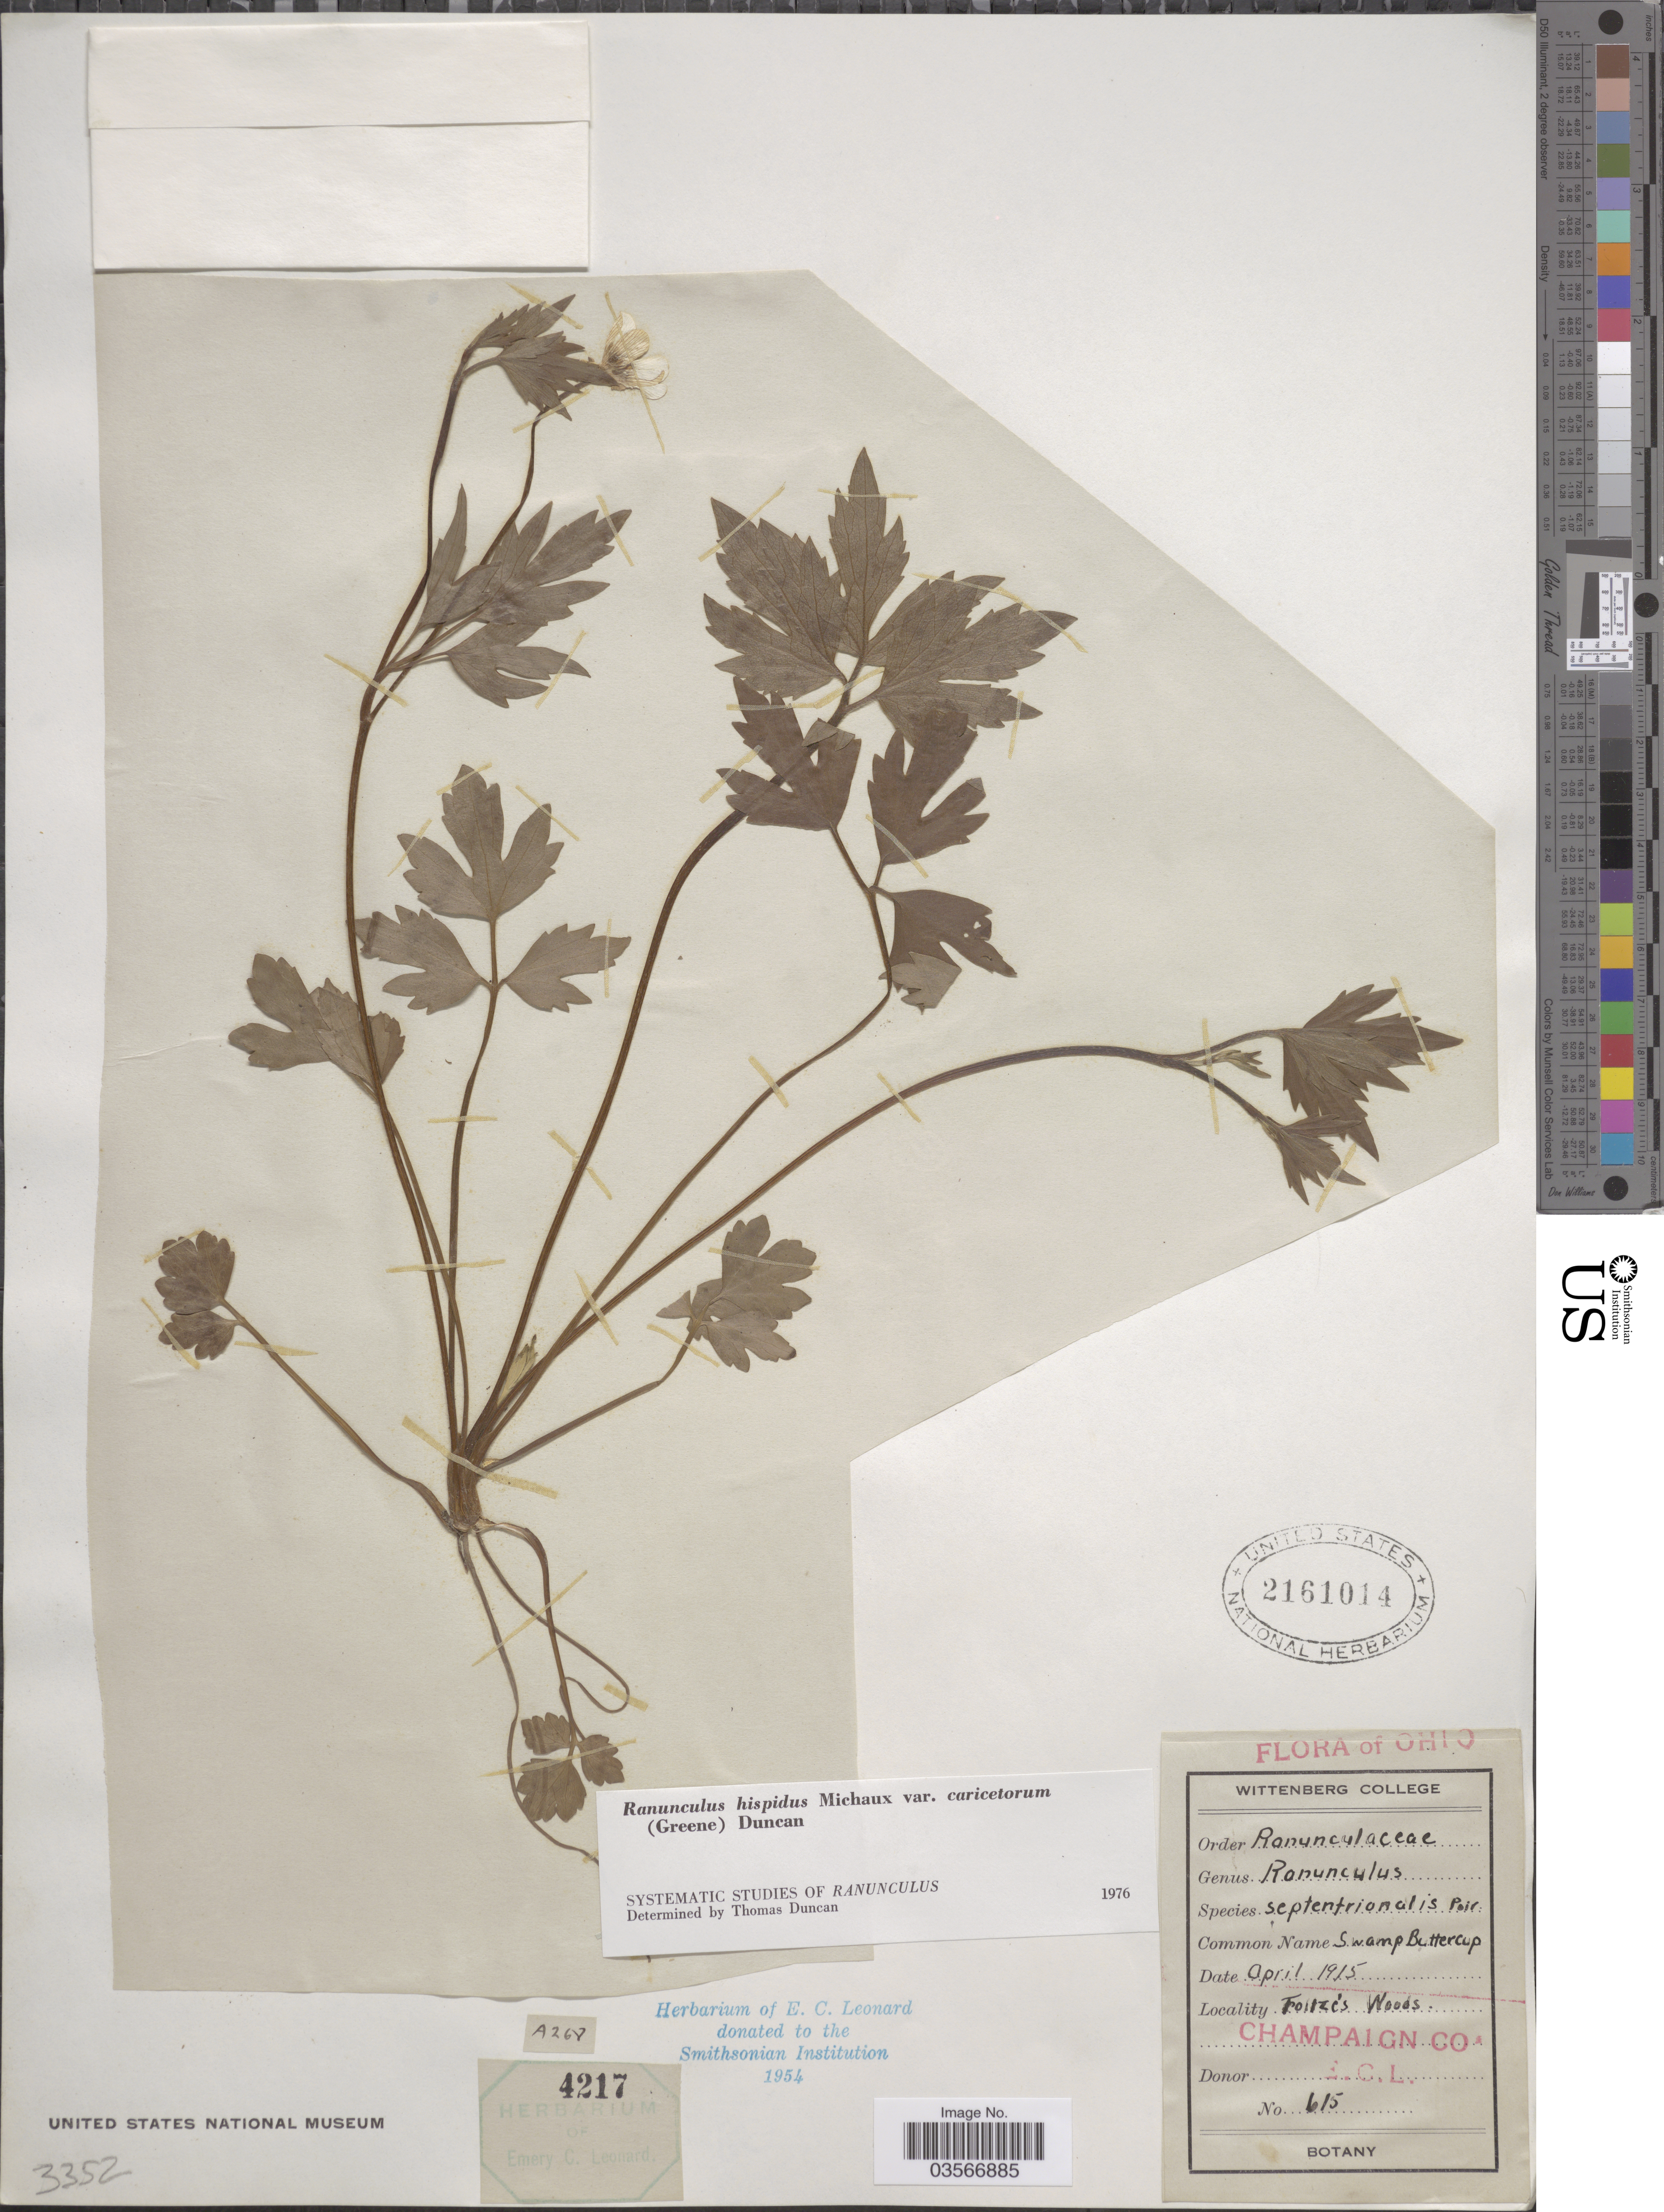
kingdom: Plantae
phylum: Tracheophyta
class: Magnoliopsida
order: Ranunculales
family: Ranunculaceae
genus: Ranunculus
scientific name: Ranunculus hispidus var. caricetorum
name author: Michx.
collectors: E. C. Leonard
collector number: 615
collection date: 1915-04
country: United States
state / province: Ohio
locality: Foltze's Woods. Champaign Co.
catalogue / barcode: US 2161014